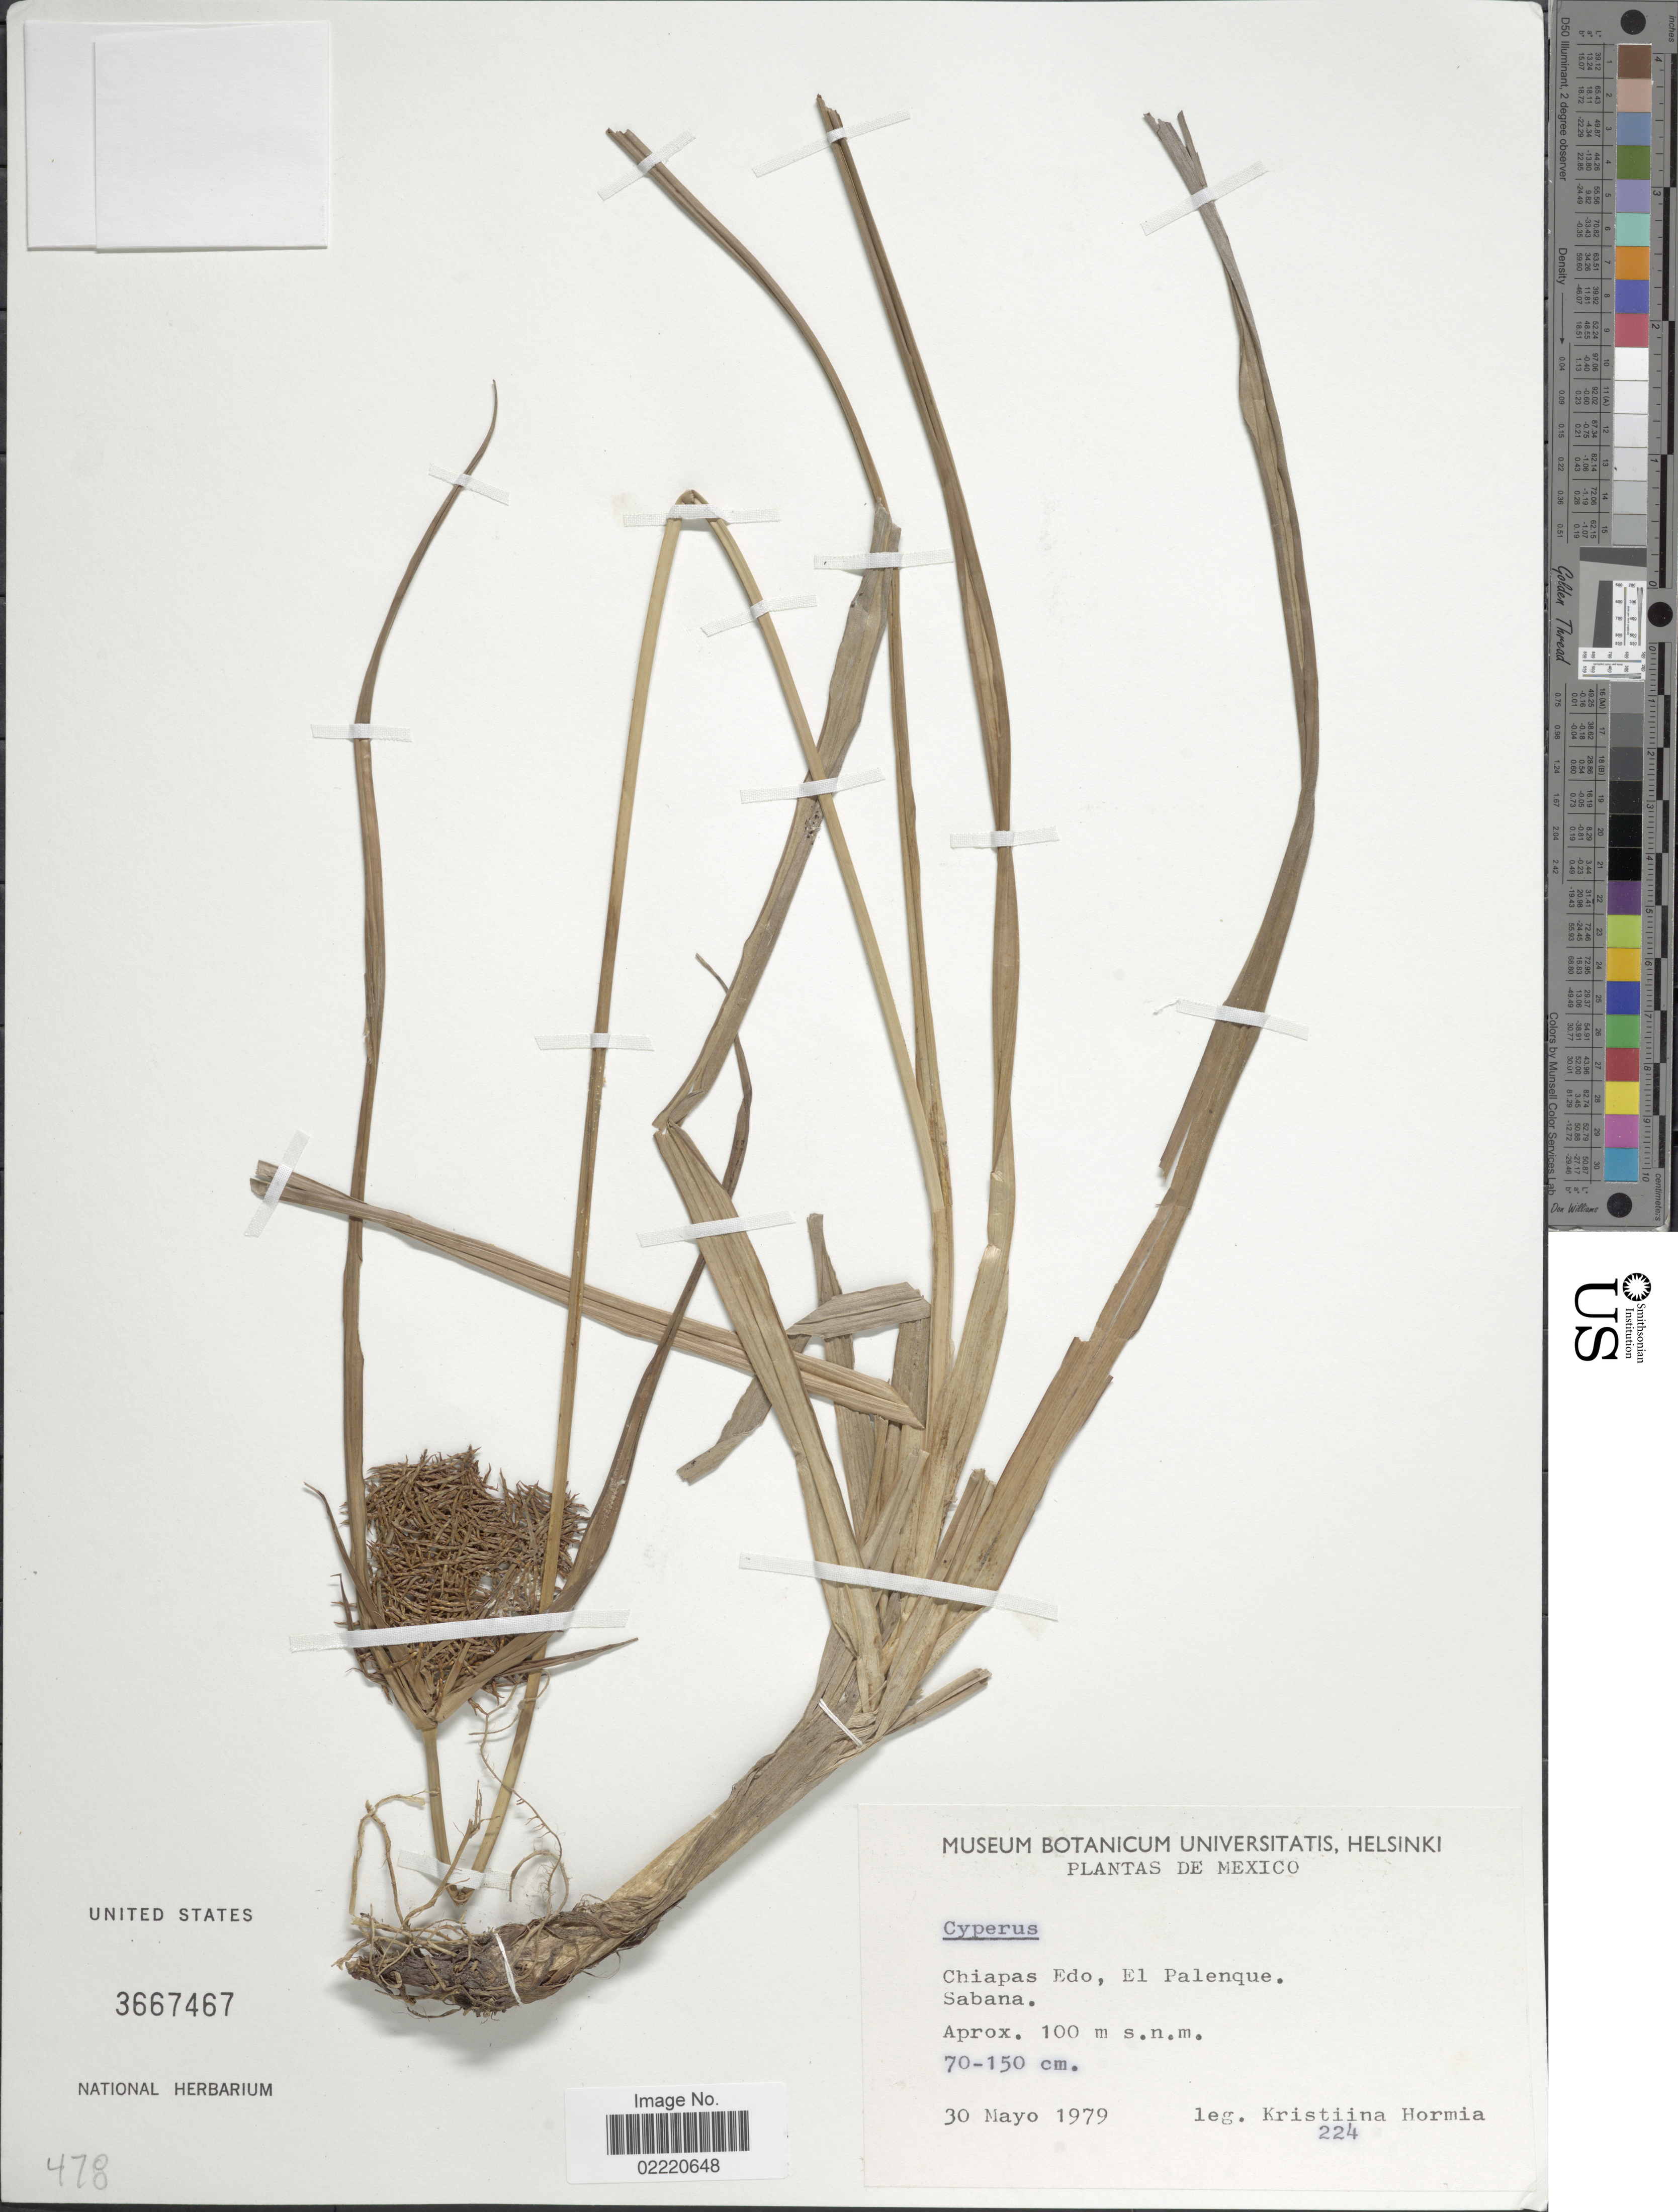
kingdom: Plantae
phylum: Tracheophyta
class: Liliopsida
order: Poales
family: Cyperaceae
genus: Cyperus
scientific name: Cyperus sp.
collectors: K. Hormia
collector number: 224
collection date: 1979-05-30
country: Mexico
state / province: Chiapas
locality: Chiapas, Edo. El Palenque, Sabana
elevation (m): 100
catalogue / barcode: US 3667467